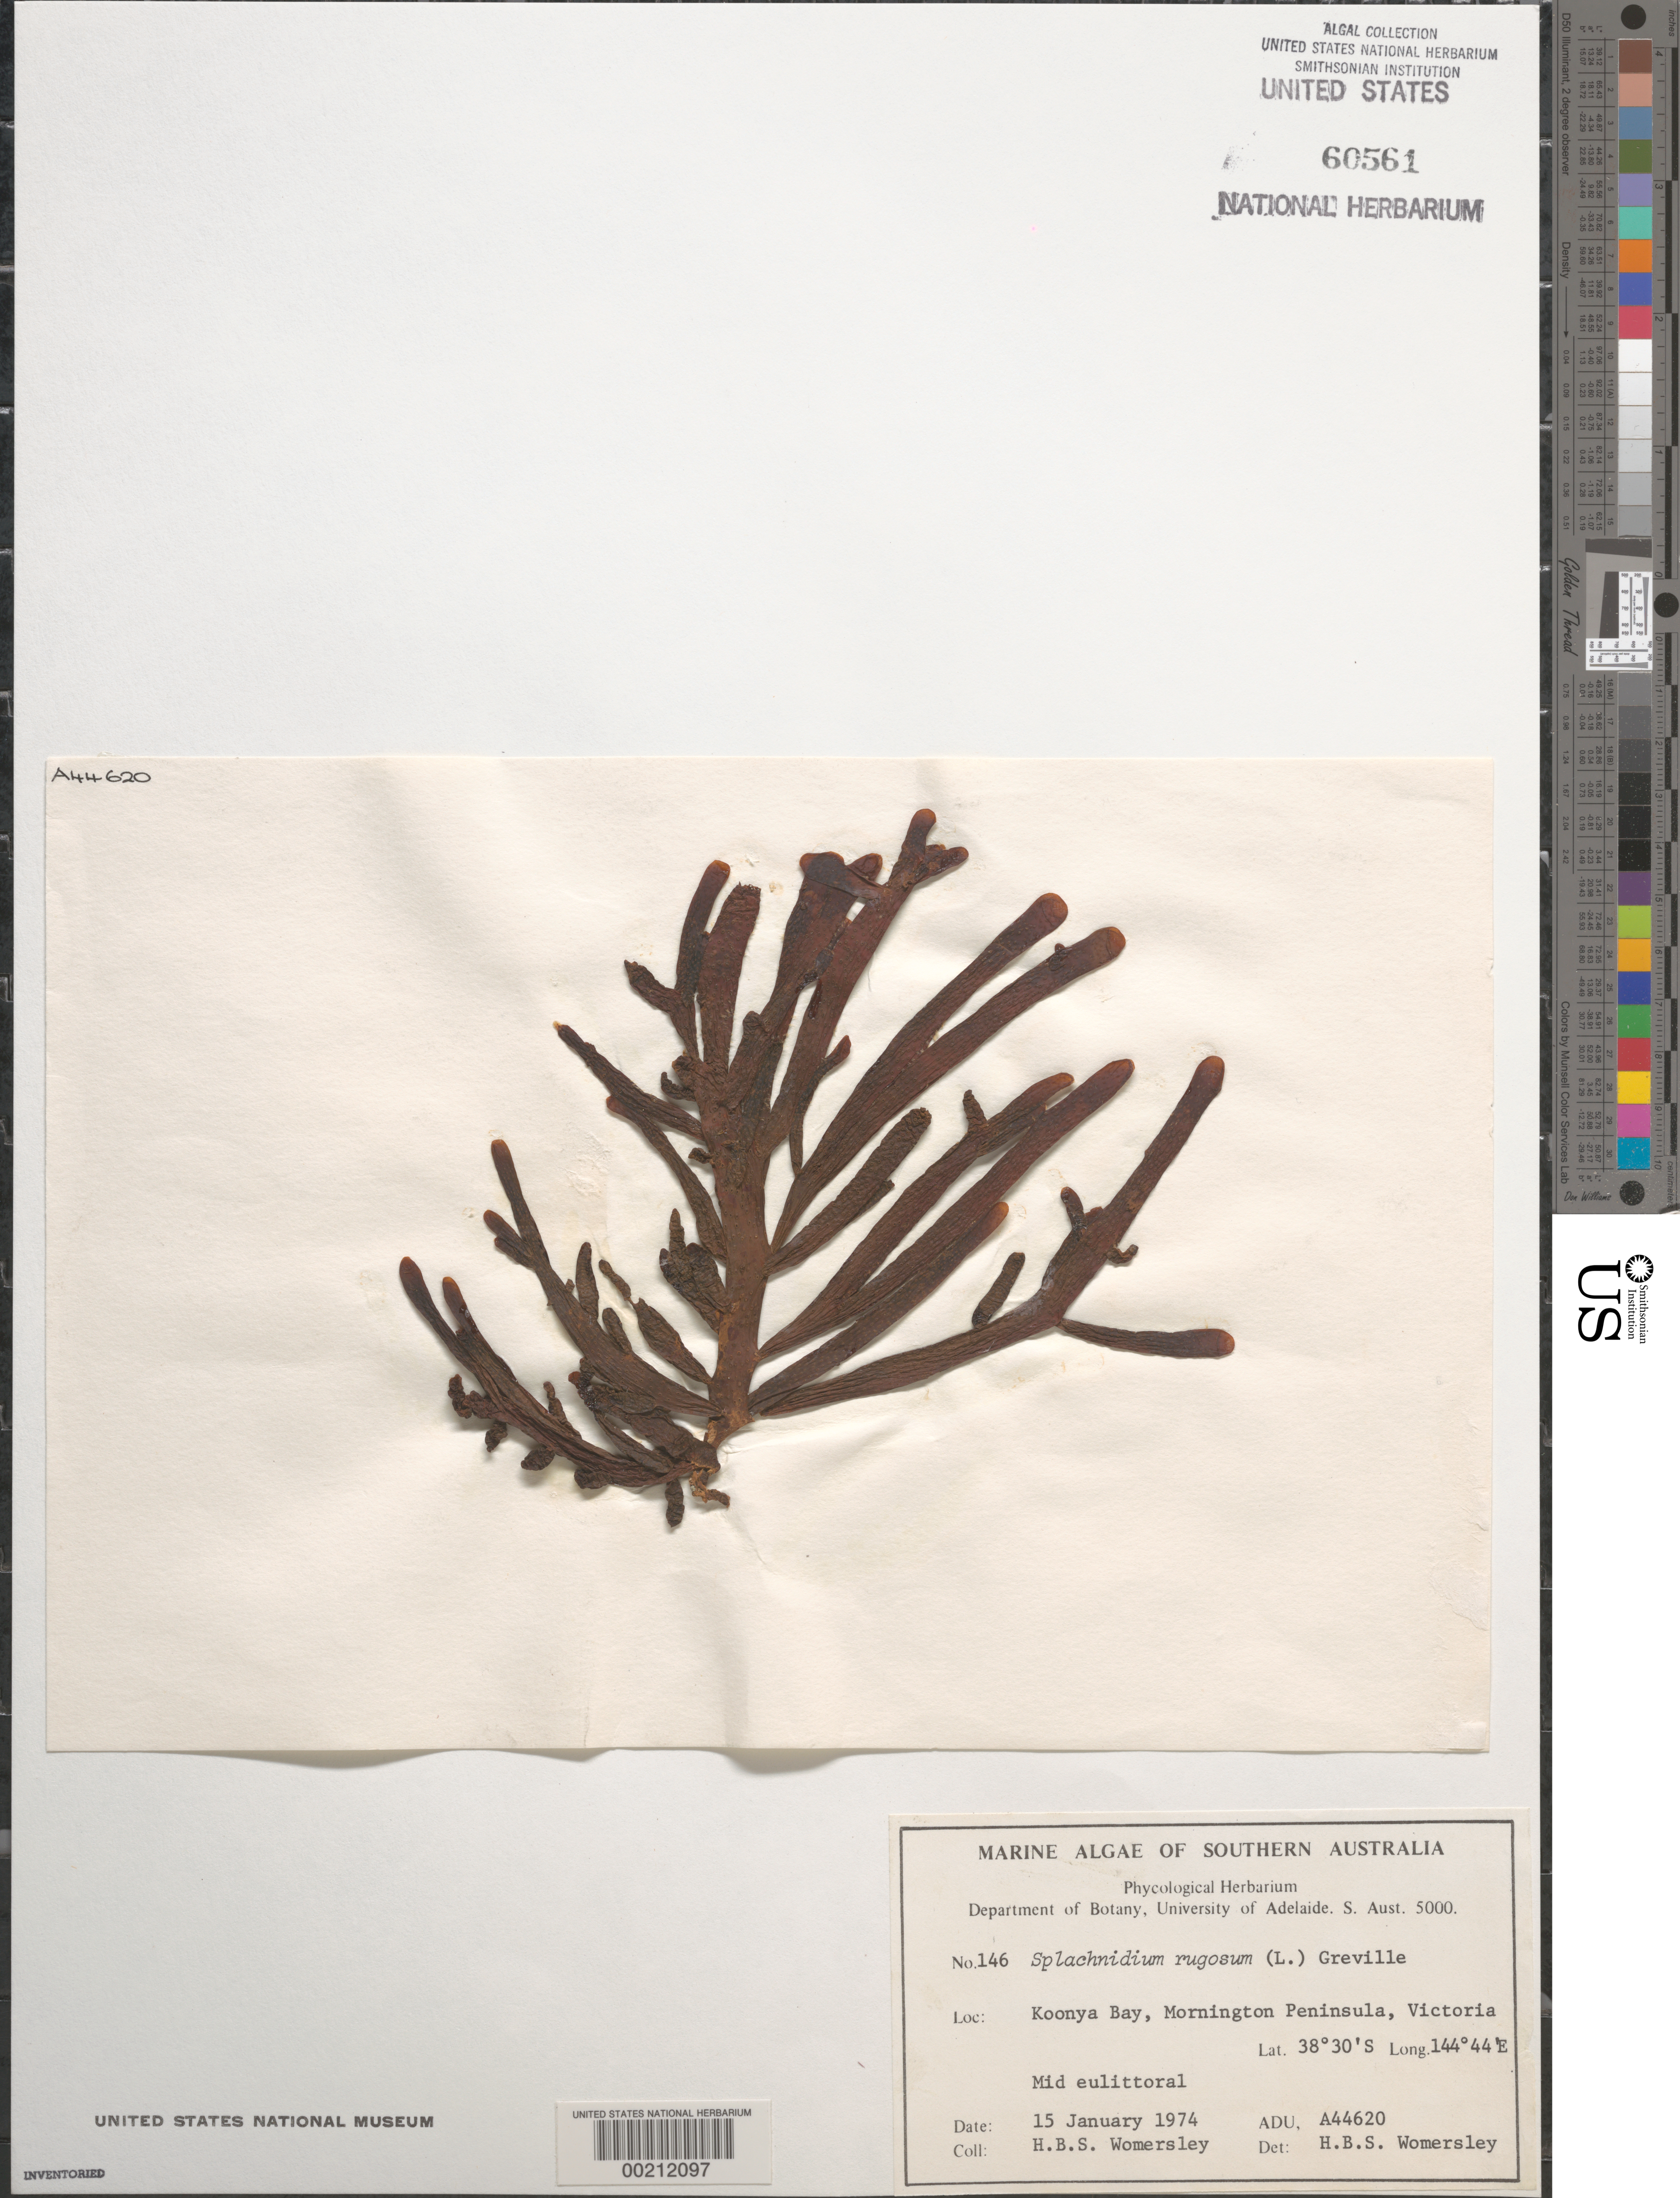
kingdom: Chromista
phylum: Ochrophyta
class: Phaeophyceae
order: Scytothamnales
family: Splachnidiaceae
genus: Splachnidium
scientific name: Splachnidium rugosum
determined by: Womersley, H. B. S.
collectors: H. B. S. Womersley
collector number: ADU A44620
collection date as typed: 15 Jan 1974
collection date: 1974-01-15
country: Australia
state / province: Victoria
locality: Koonya bay, mornington peninsula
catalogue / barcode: US 60561